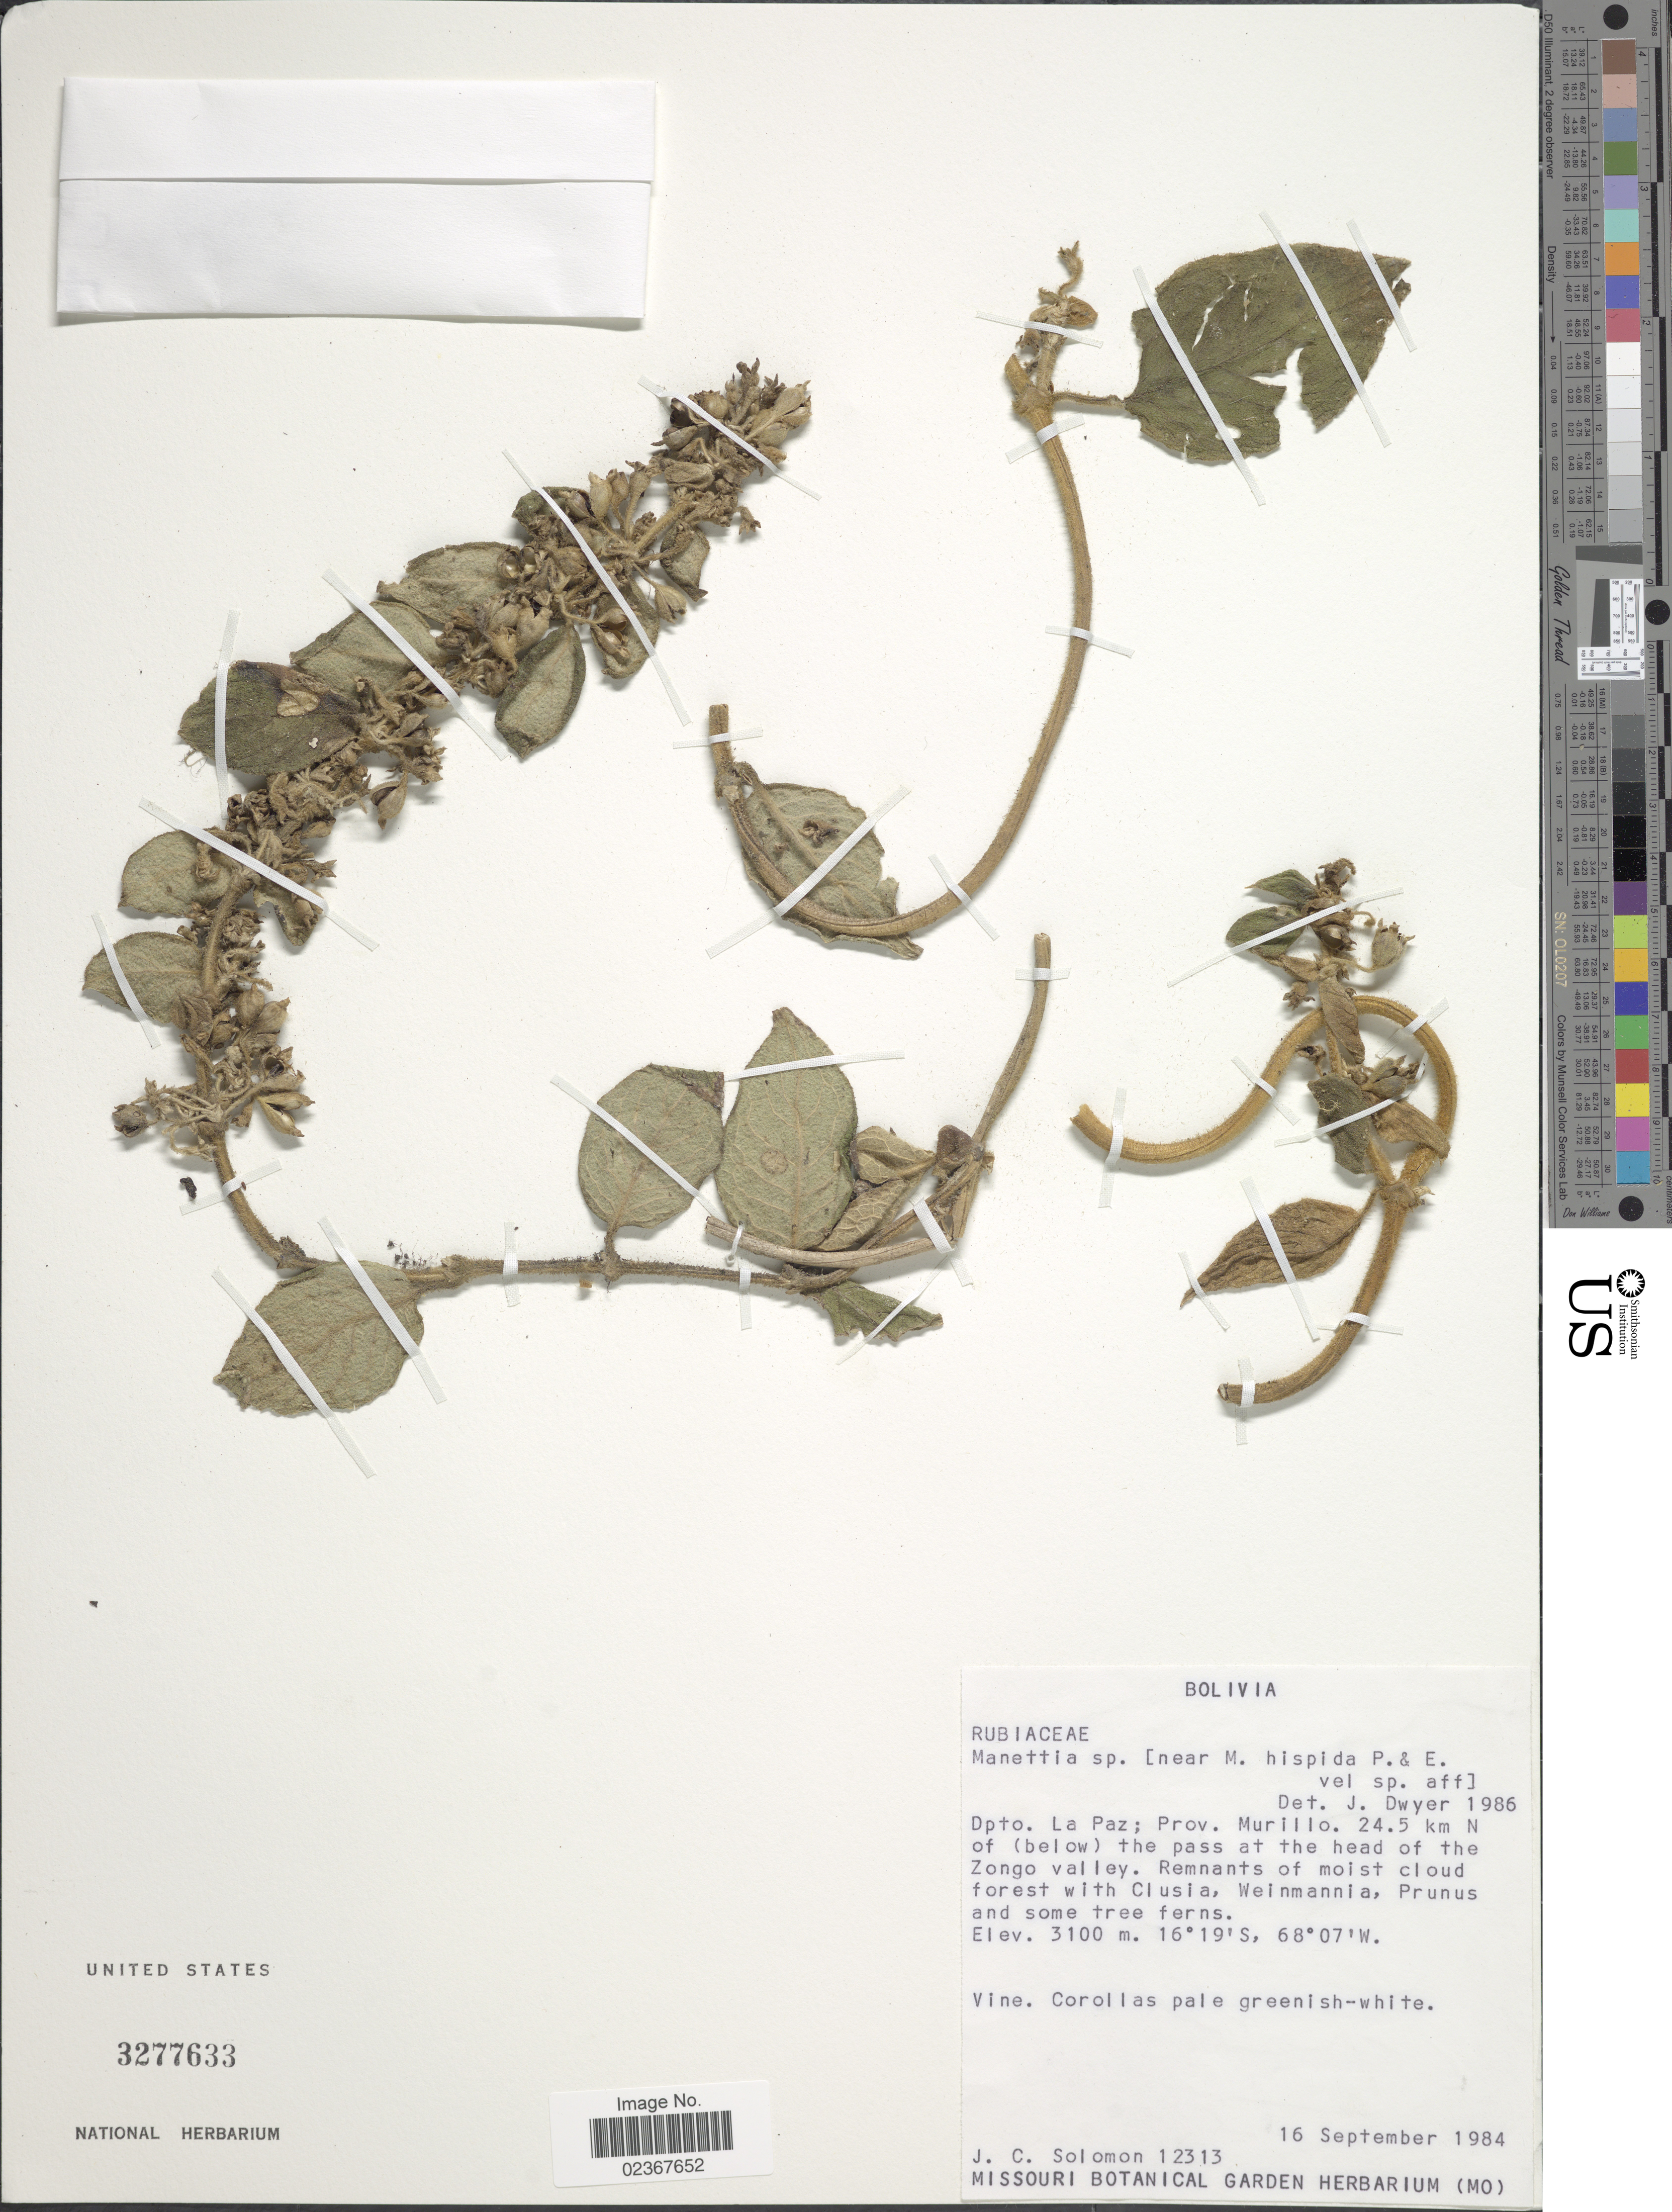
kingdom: Plantae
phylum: Tracheophyta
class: Magnoliopsida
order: Gentianales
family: Rubiaceae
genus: Manettia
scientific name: Manettia sp.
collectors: J. C. Solomon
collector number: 12313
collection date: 1984-09-16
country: Bolivia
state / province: La Paz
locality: Dpto La Paz; Prov. Murillo. 24.5 km N of (below) the pass at the head of the Zongo valley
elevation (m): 3100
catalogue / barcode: US 3277633